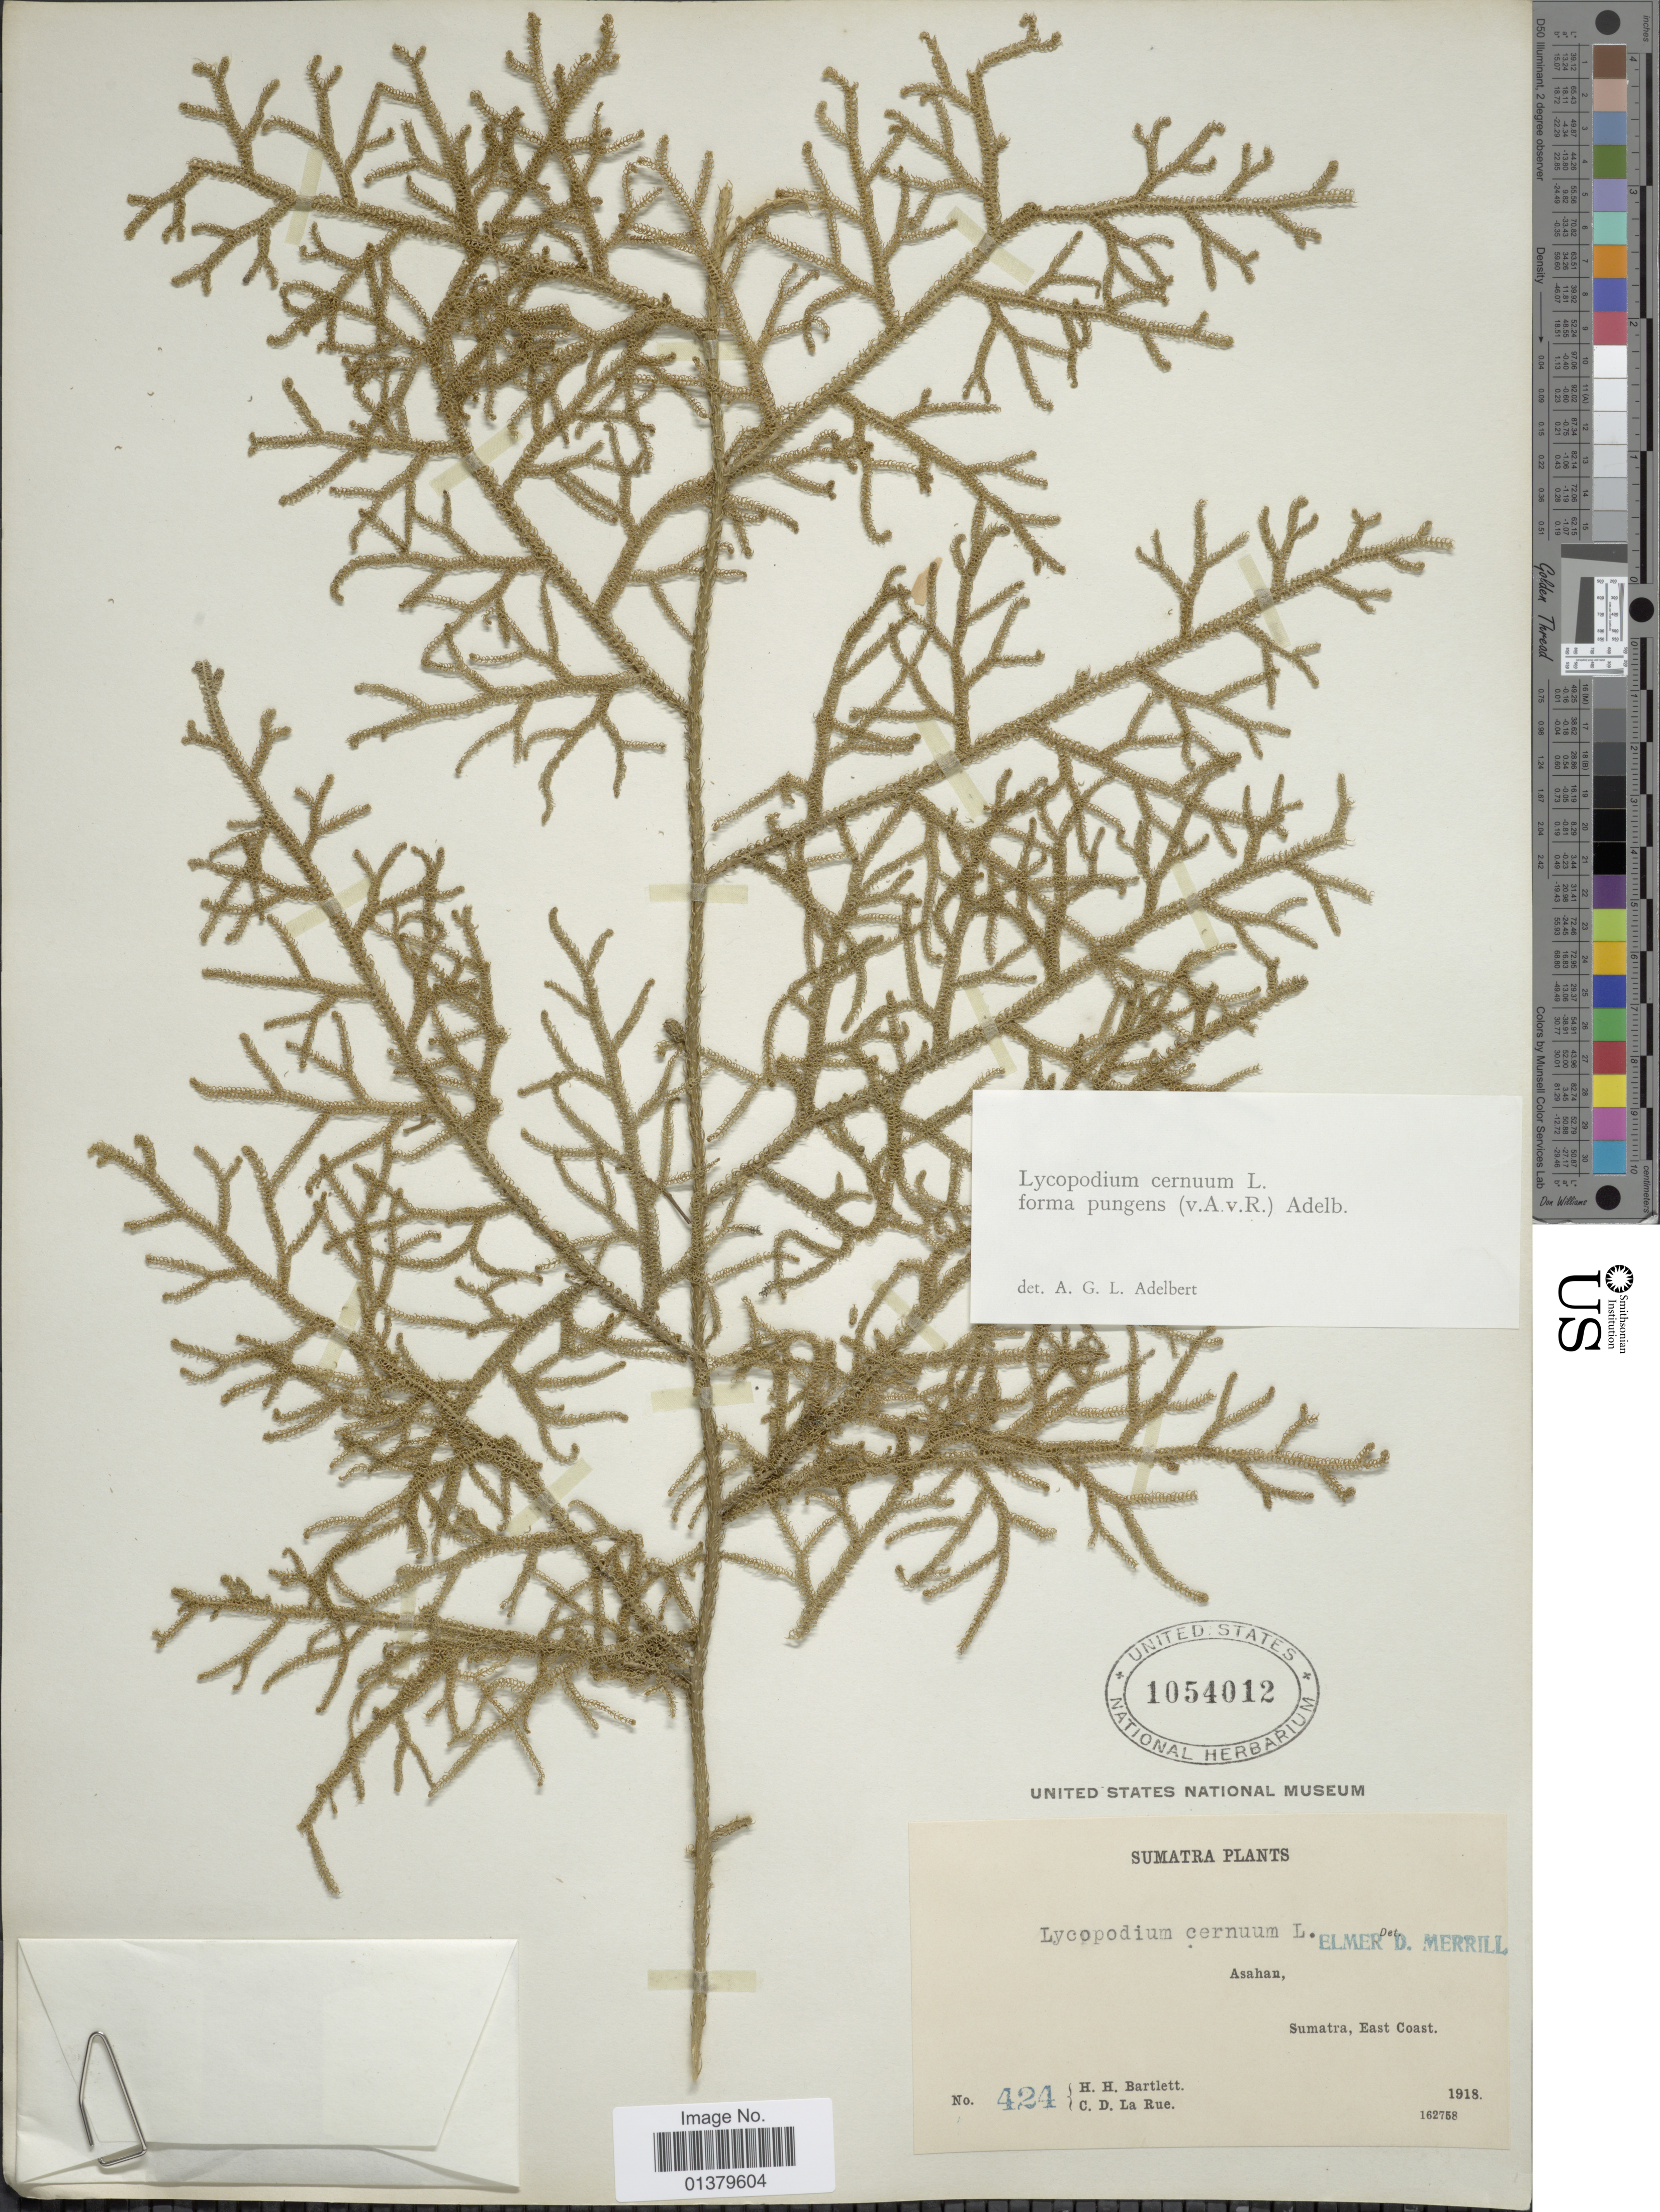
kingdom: Plantae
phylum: Tracheophyta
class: Lycopodiopsida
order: Lycopodiales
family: Lycopodiaceae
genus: Palhinhaea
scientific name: Palhinhaea cernua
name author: (L.) Vasc. & Franco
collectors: H. H. Bartlett & C. La Rue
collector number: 424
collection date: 1918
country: Indonesia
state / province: Sumatra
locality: Asahan, East Coast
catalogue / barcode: US 1054012